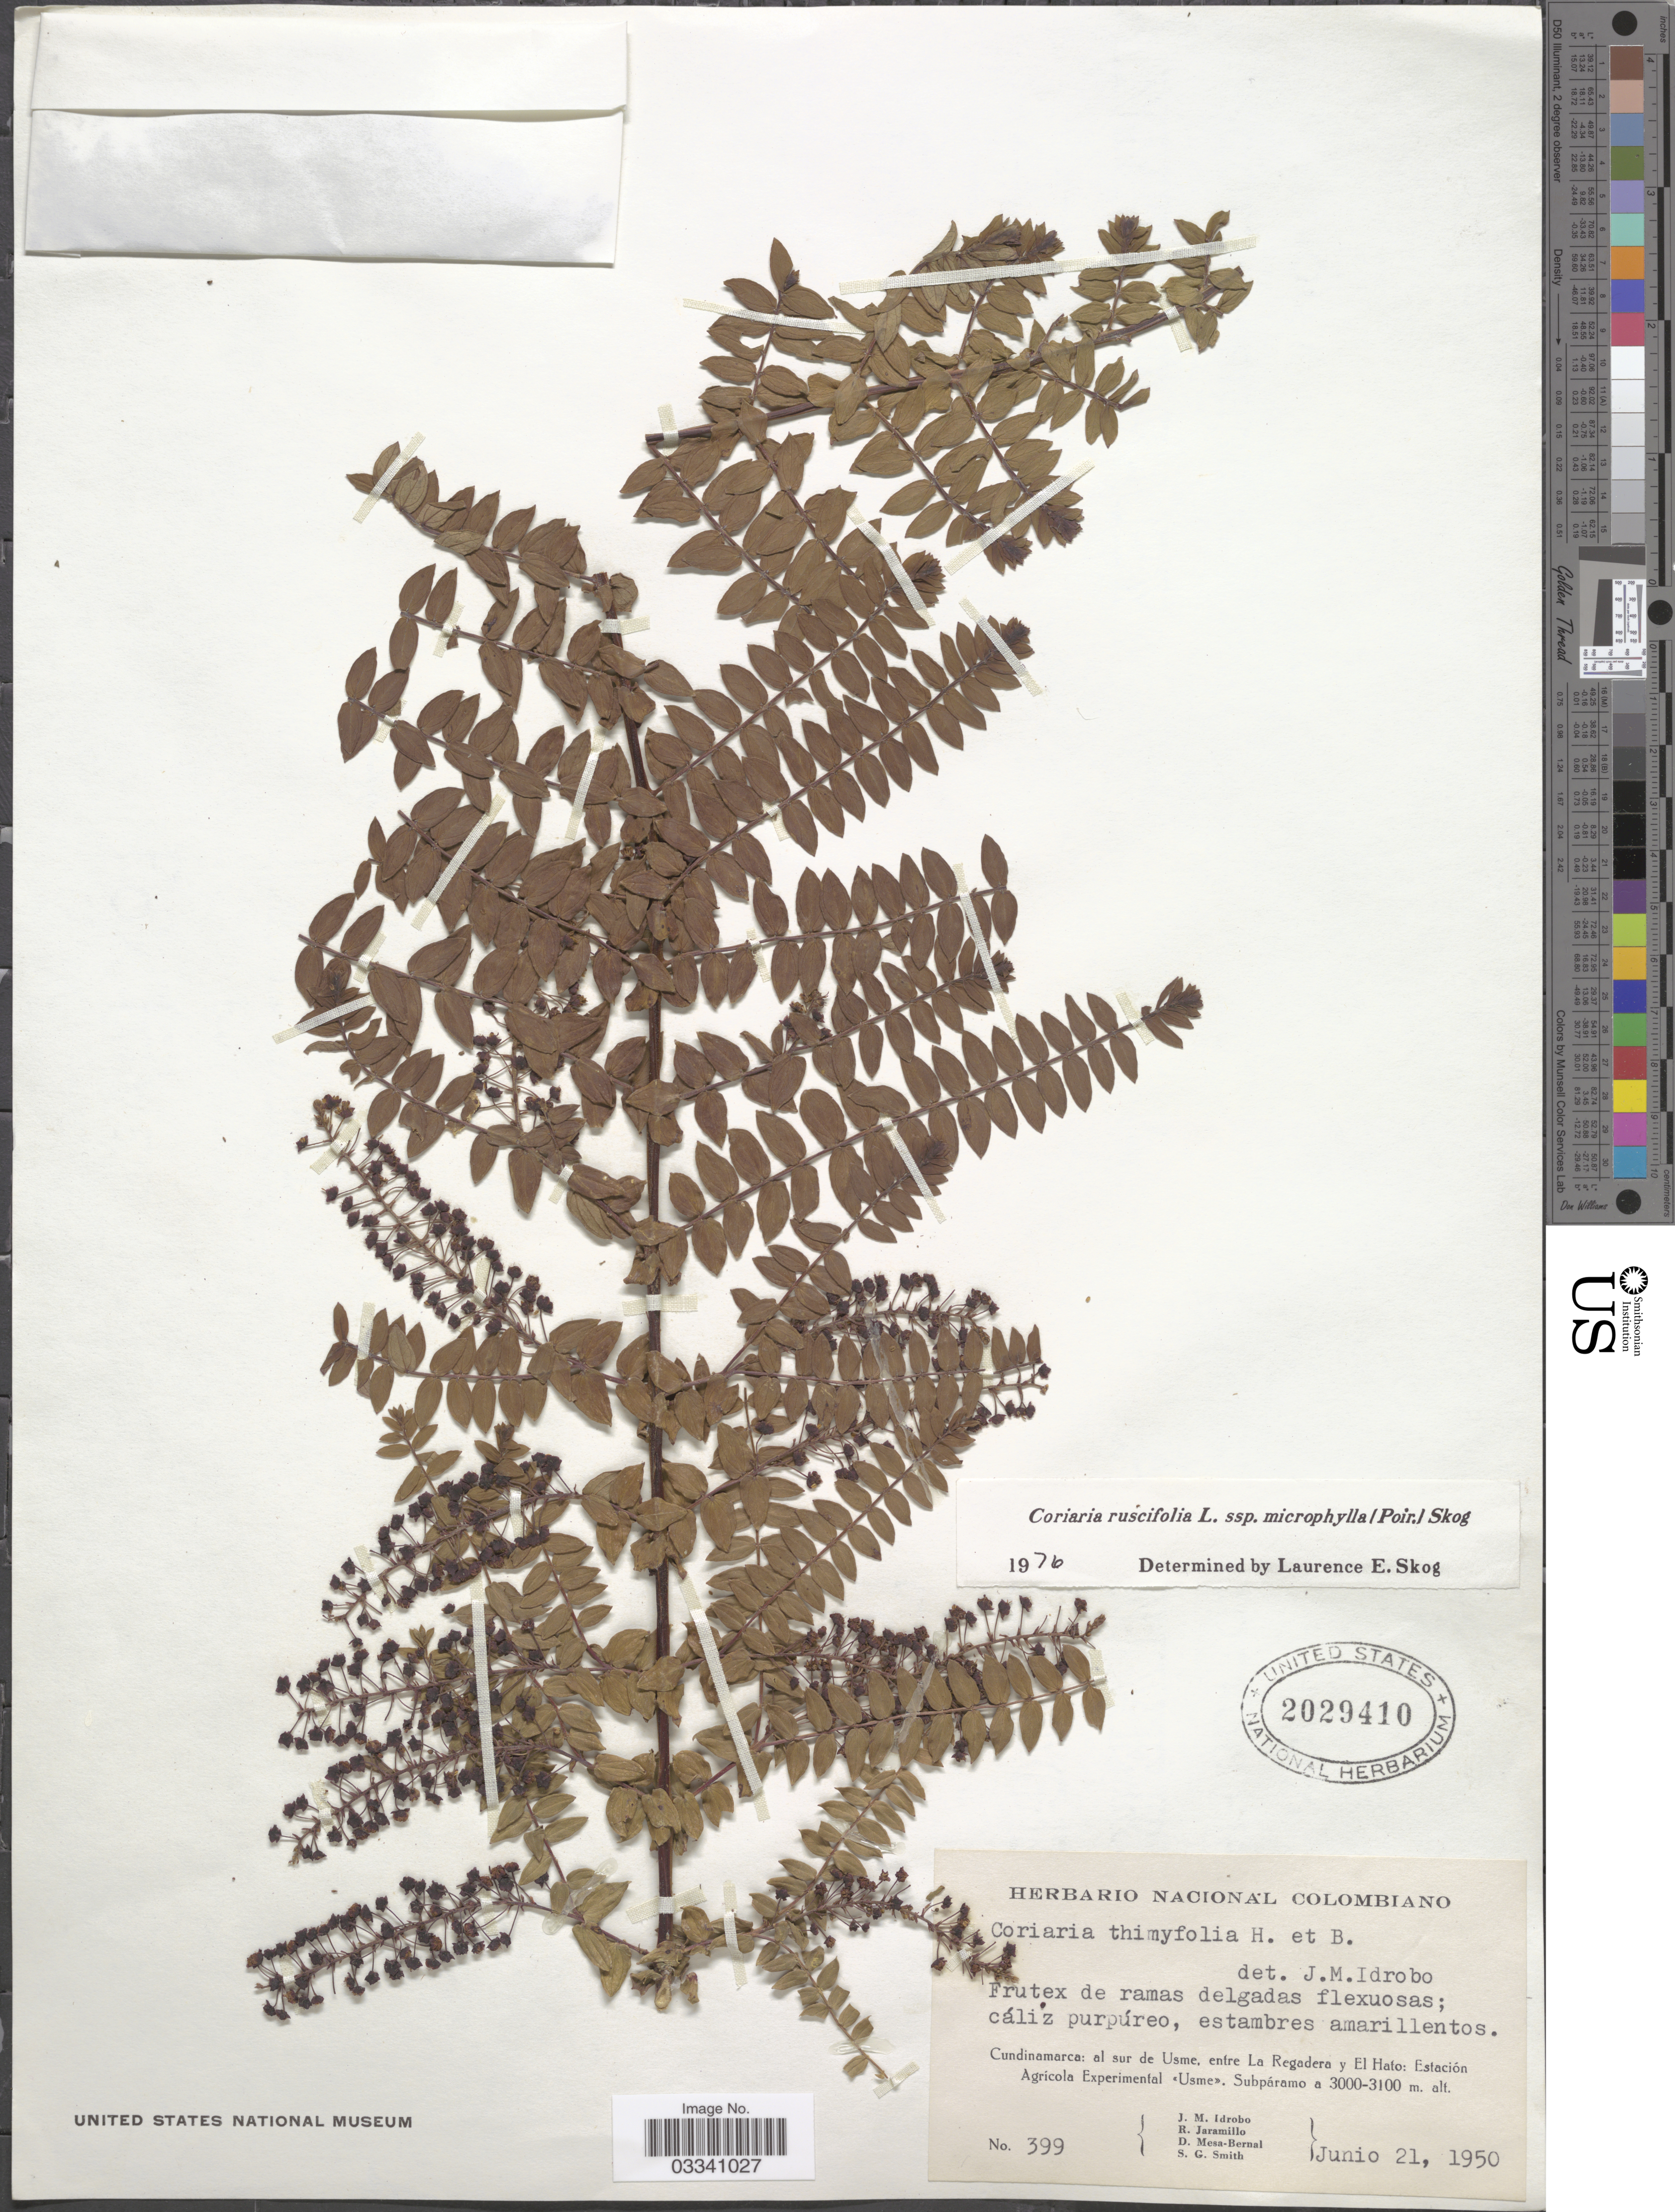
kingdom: Plantae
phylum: Tracheophyta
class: Magnoliopsida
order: Cucurbitales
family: Coriariaceae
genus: Coriaria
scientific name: Coriaria ruscifolia subsp. microphylla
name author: (Poir.) L.E. Skog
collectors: J. M. Idrobo, R. Jaramillo, D. Mesa-Bernal & S. G. Smith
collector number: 399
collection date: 1950-06-21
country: Colombia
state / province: Cundinamarca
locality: Al sur de Usme, entre La Regadera y El Hato: Estación Agrícola Experimental <<Usme>>, Subpáramo.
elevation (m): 3000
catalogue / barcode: US 2029410